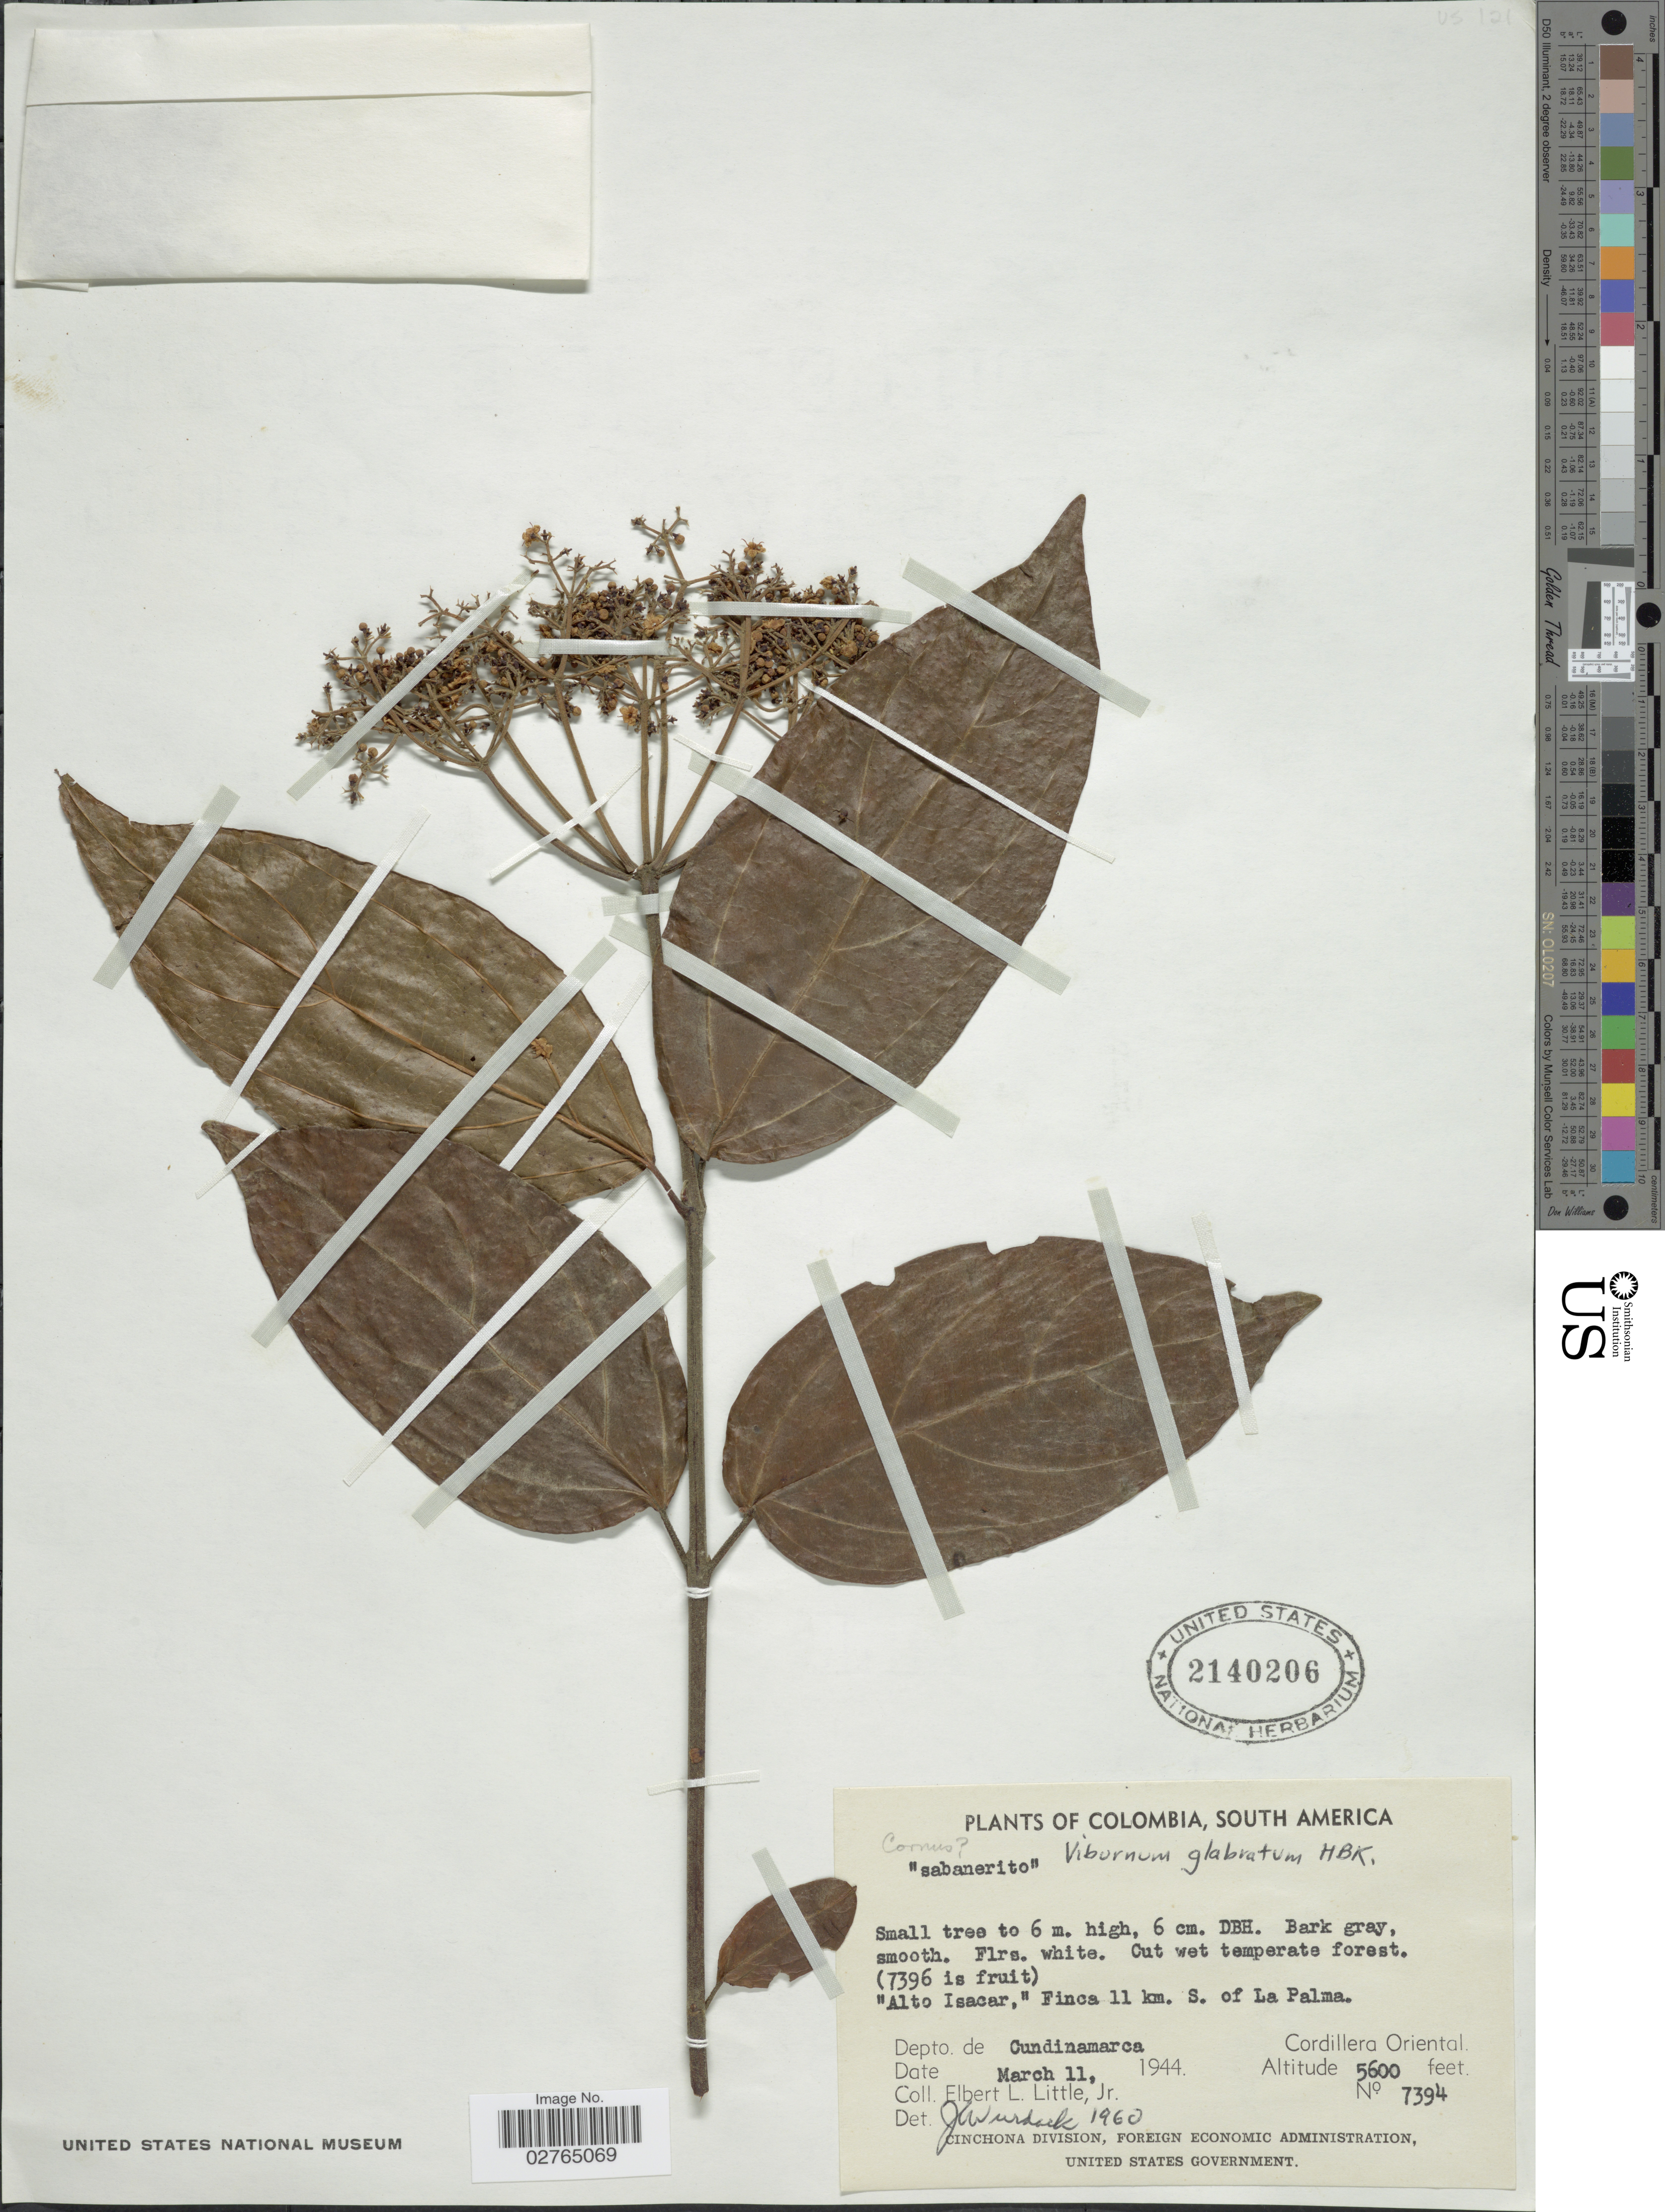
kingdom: Plantae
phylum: Tracheophyta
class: Magnoliopsida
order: Dipsacales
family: Viburnaceae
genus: Viburnum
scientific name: Viburnum glabratum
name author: Kunth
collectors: E. L. Little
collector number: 7394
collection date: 1944-03-11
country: Colombia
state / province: Cundinamarca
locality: Alto Isacar,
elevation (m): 1707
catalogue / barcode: US 2140206